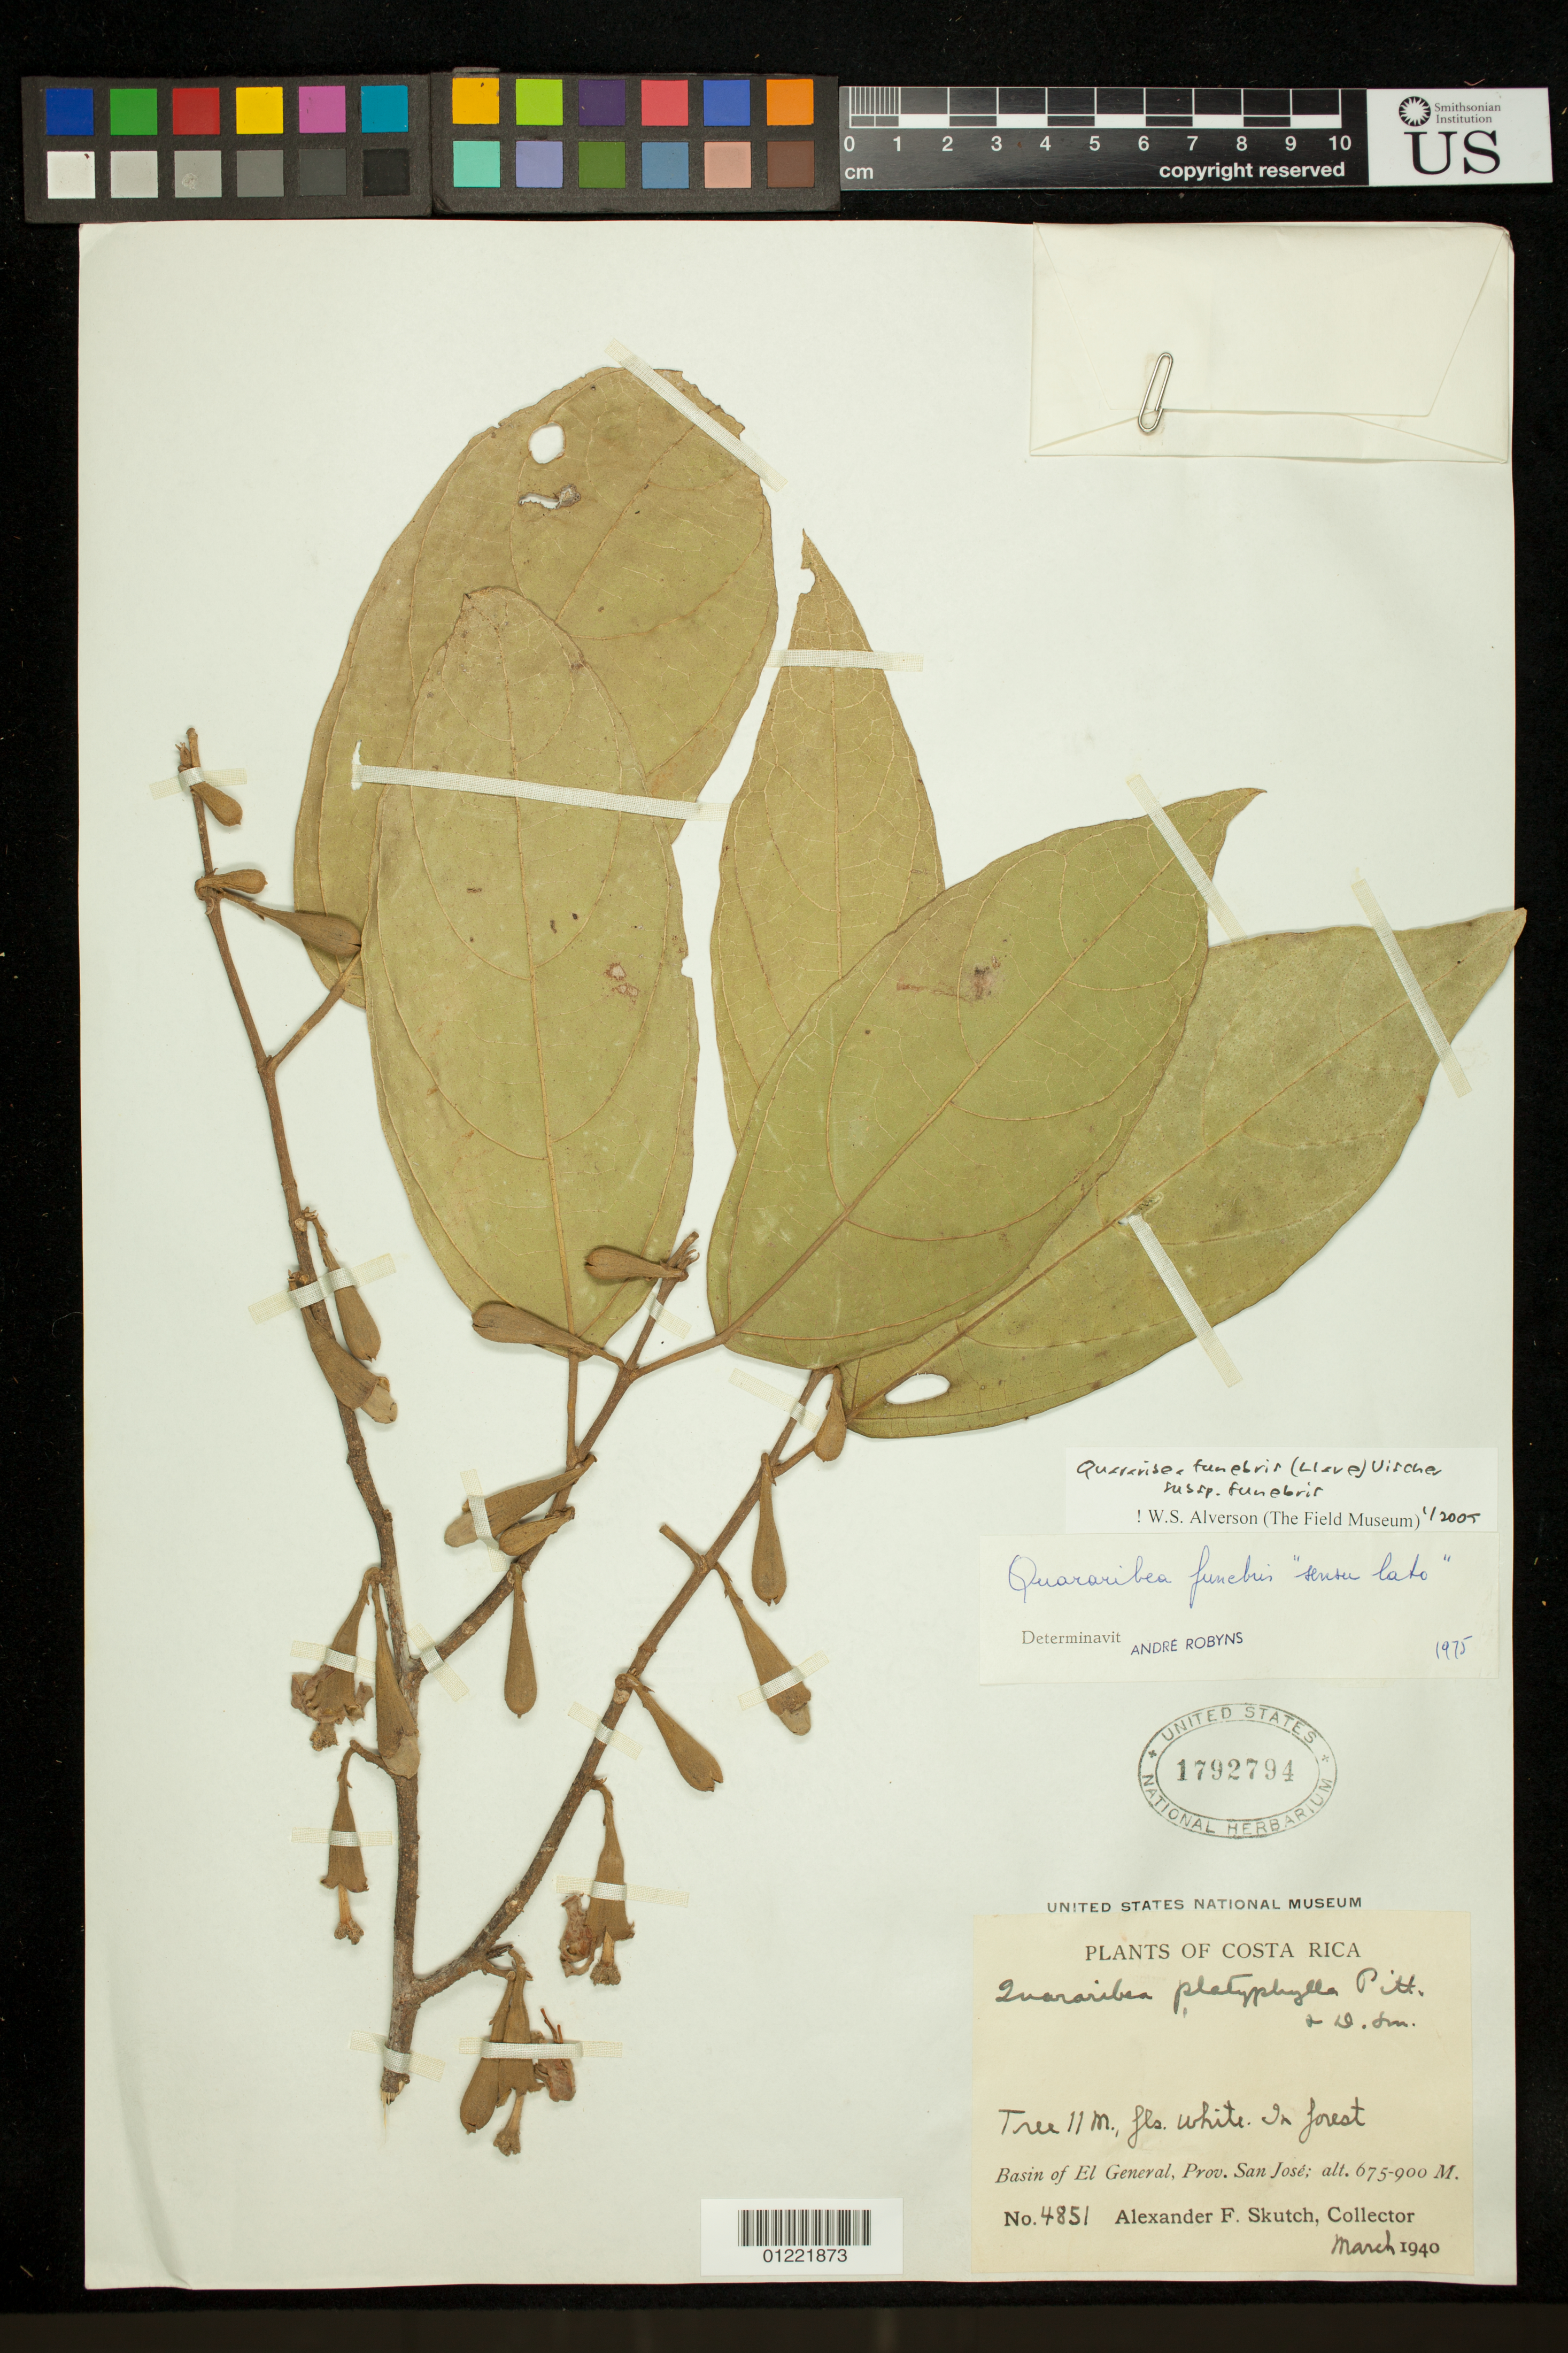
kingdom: Plantae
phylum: Tracheophyta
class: Magnoliopsida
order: Malvales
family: Malvaceae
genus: Quararibea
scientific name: Quararibea funebris subsp. funebris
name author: (La Llave) Vischer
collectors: A. F. Skutch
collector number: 4851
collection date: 1940-03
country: Costa Rica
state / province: San José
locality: Basin of El General.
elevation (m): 675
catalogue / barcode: US 1792794